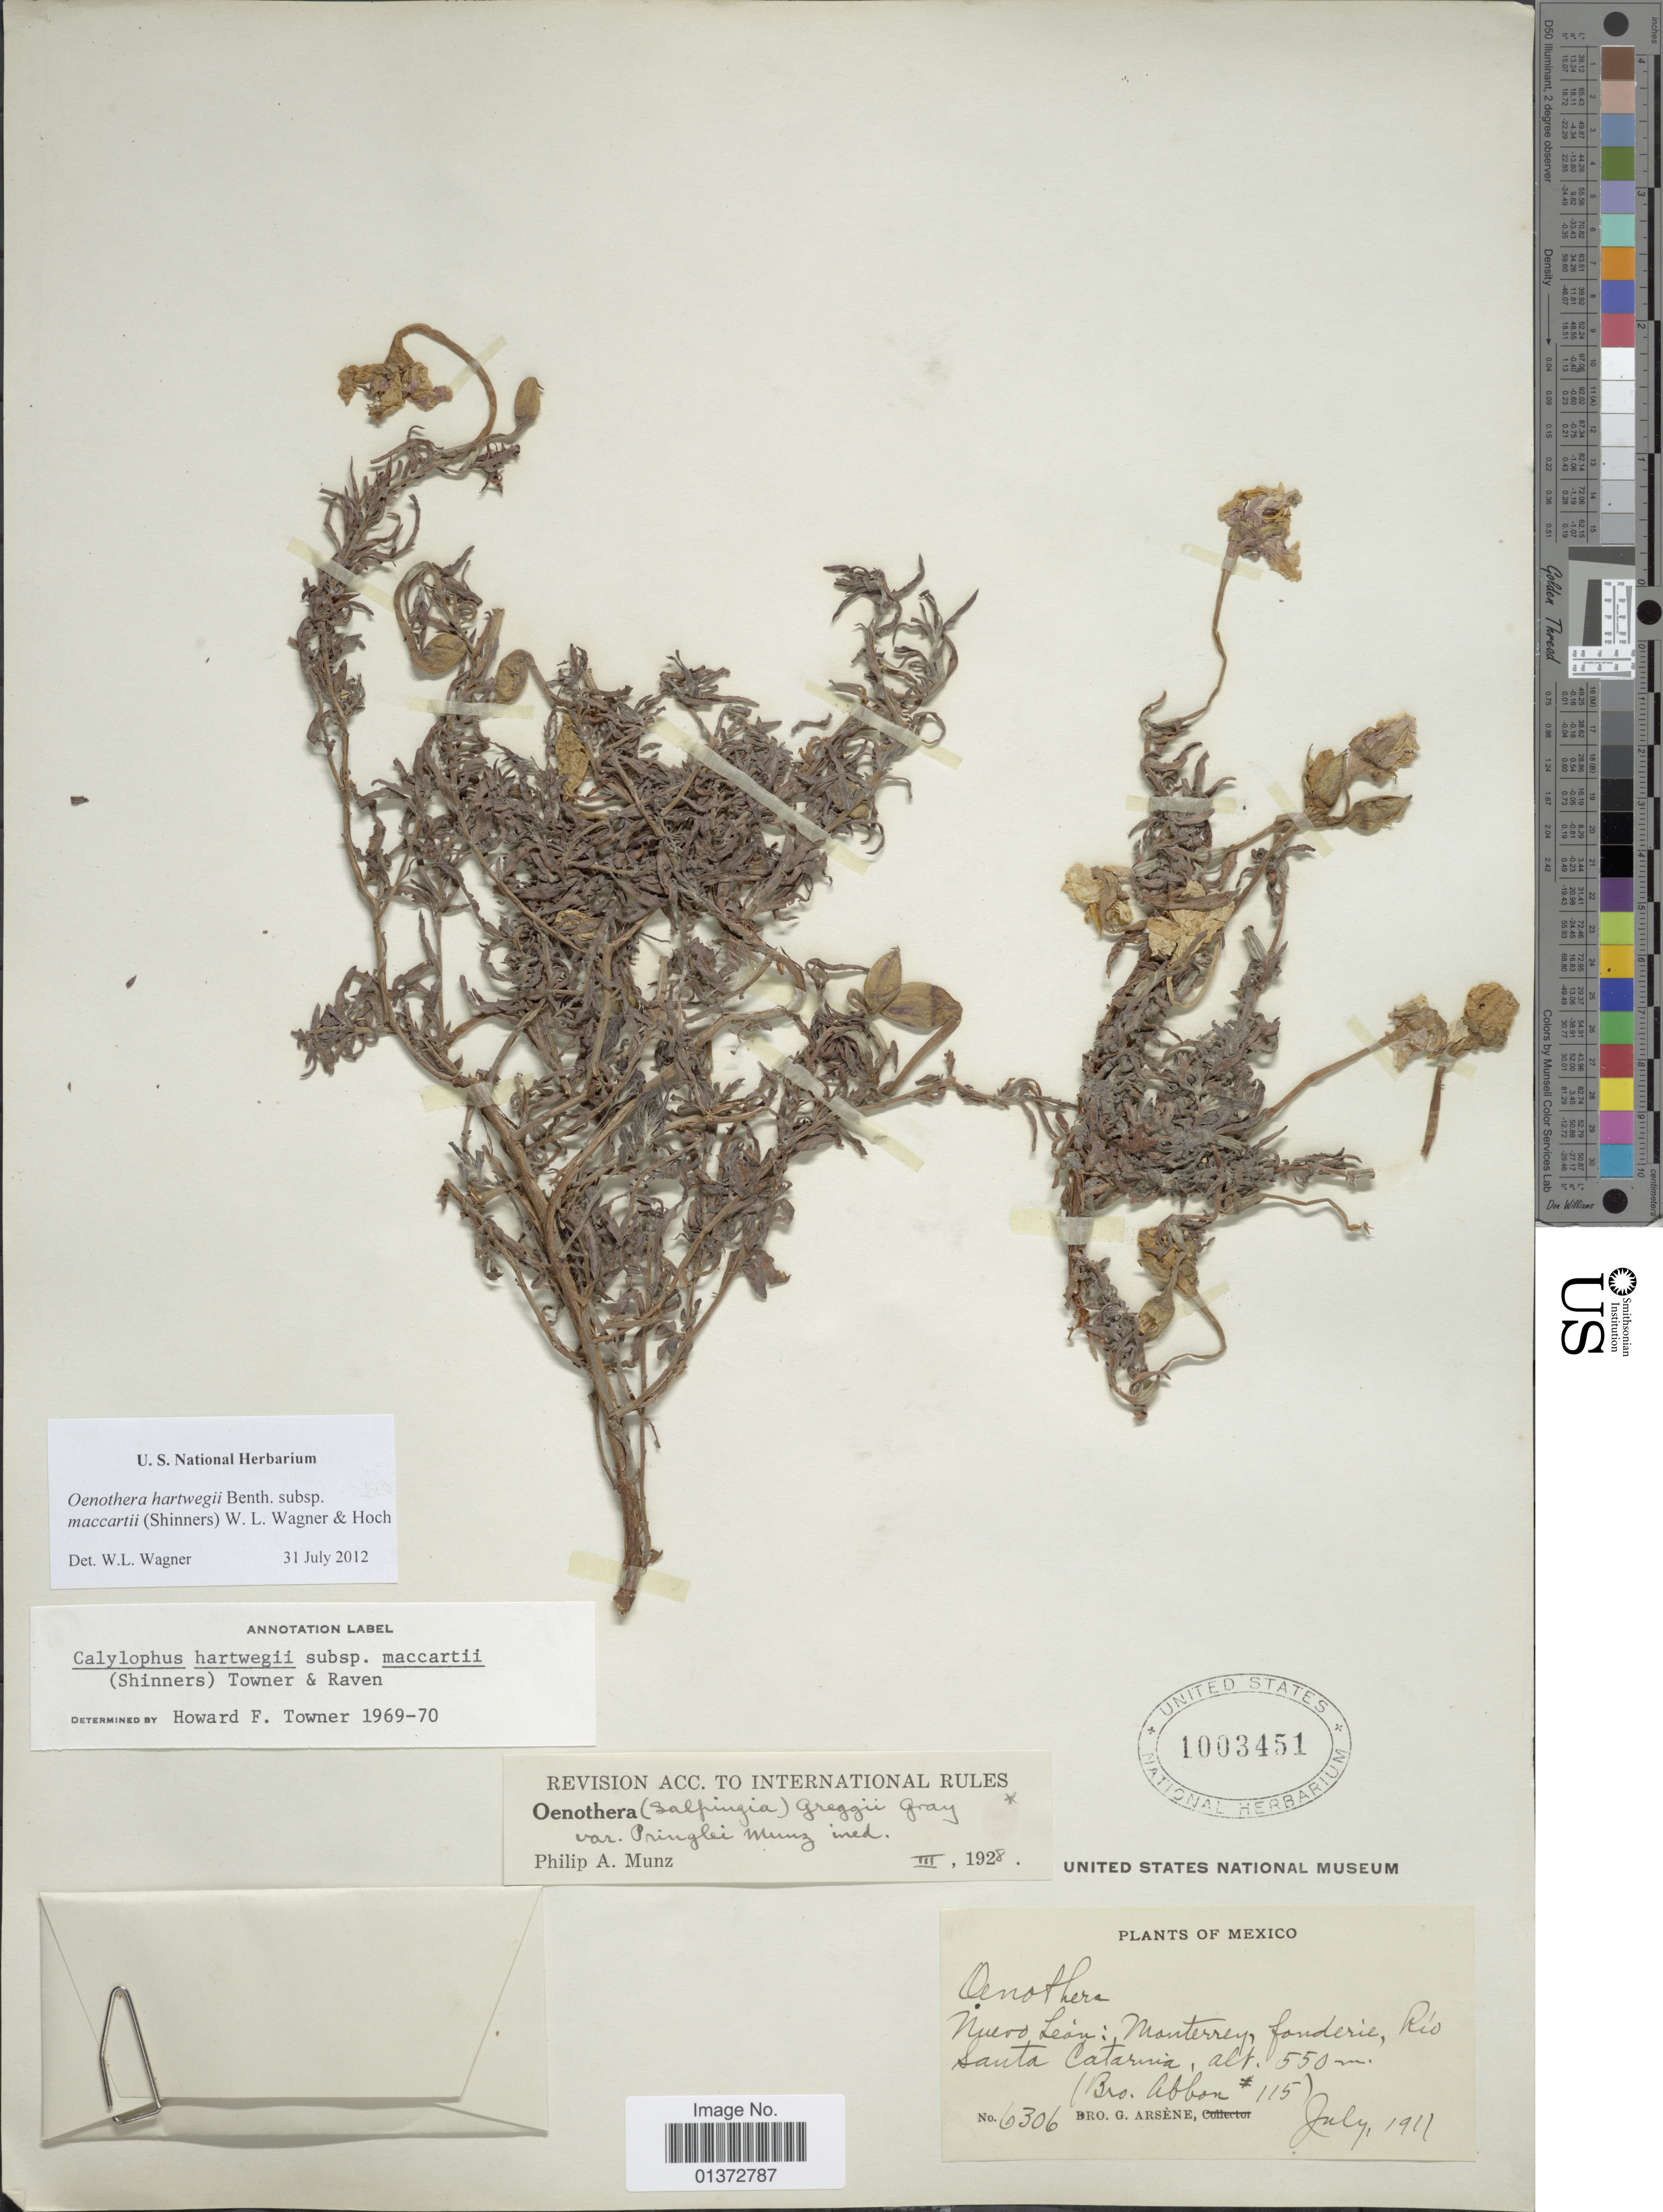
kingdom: Plantae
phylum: Tracheophyta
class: Magnoliopsida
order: Myrtales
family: Onagraceae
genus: Oenothera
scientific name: Oenothera hartwegii subsp. maccartii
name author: (Shinners) W.L. Wagner & Hoch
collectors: Bro. Abbon & Bro. G. Arsène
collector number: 6306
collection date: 1911-07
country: Mexico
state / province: Nuevo León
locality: Fonderie, Rio Santa Catarina [Foundry, Santa Catarina River]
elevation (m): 550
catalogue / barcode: US 1003451